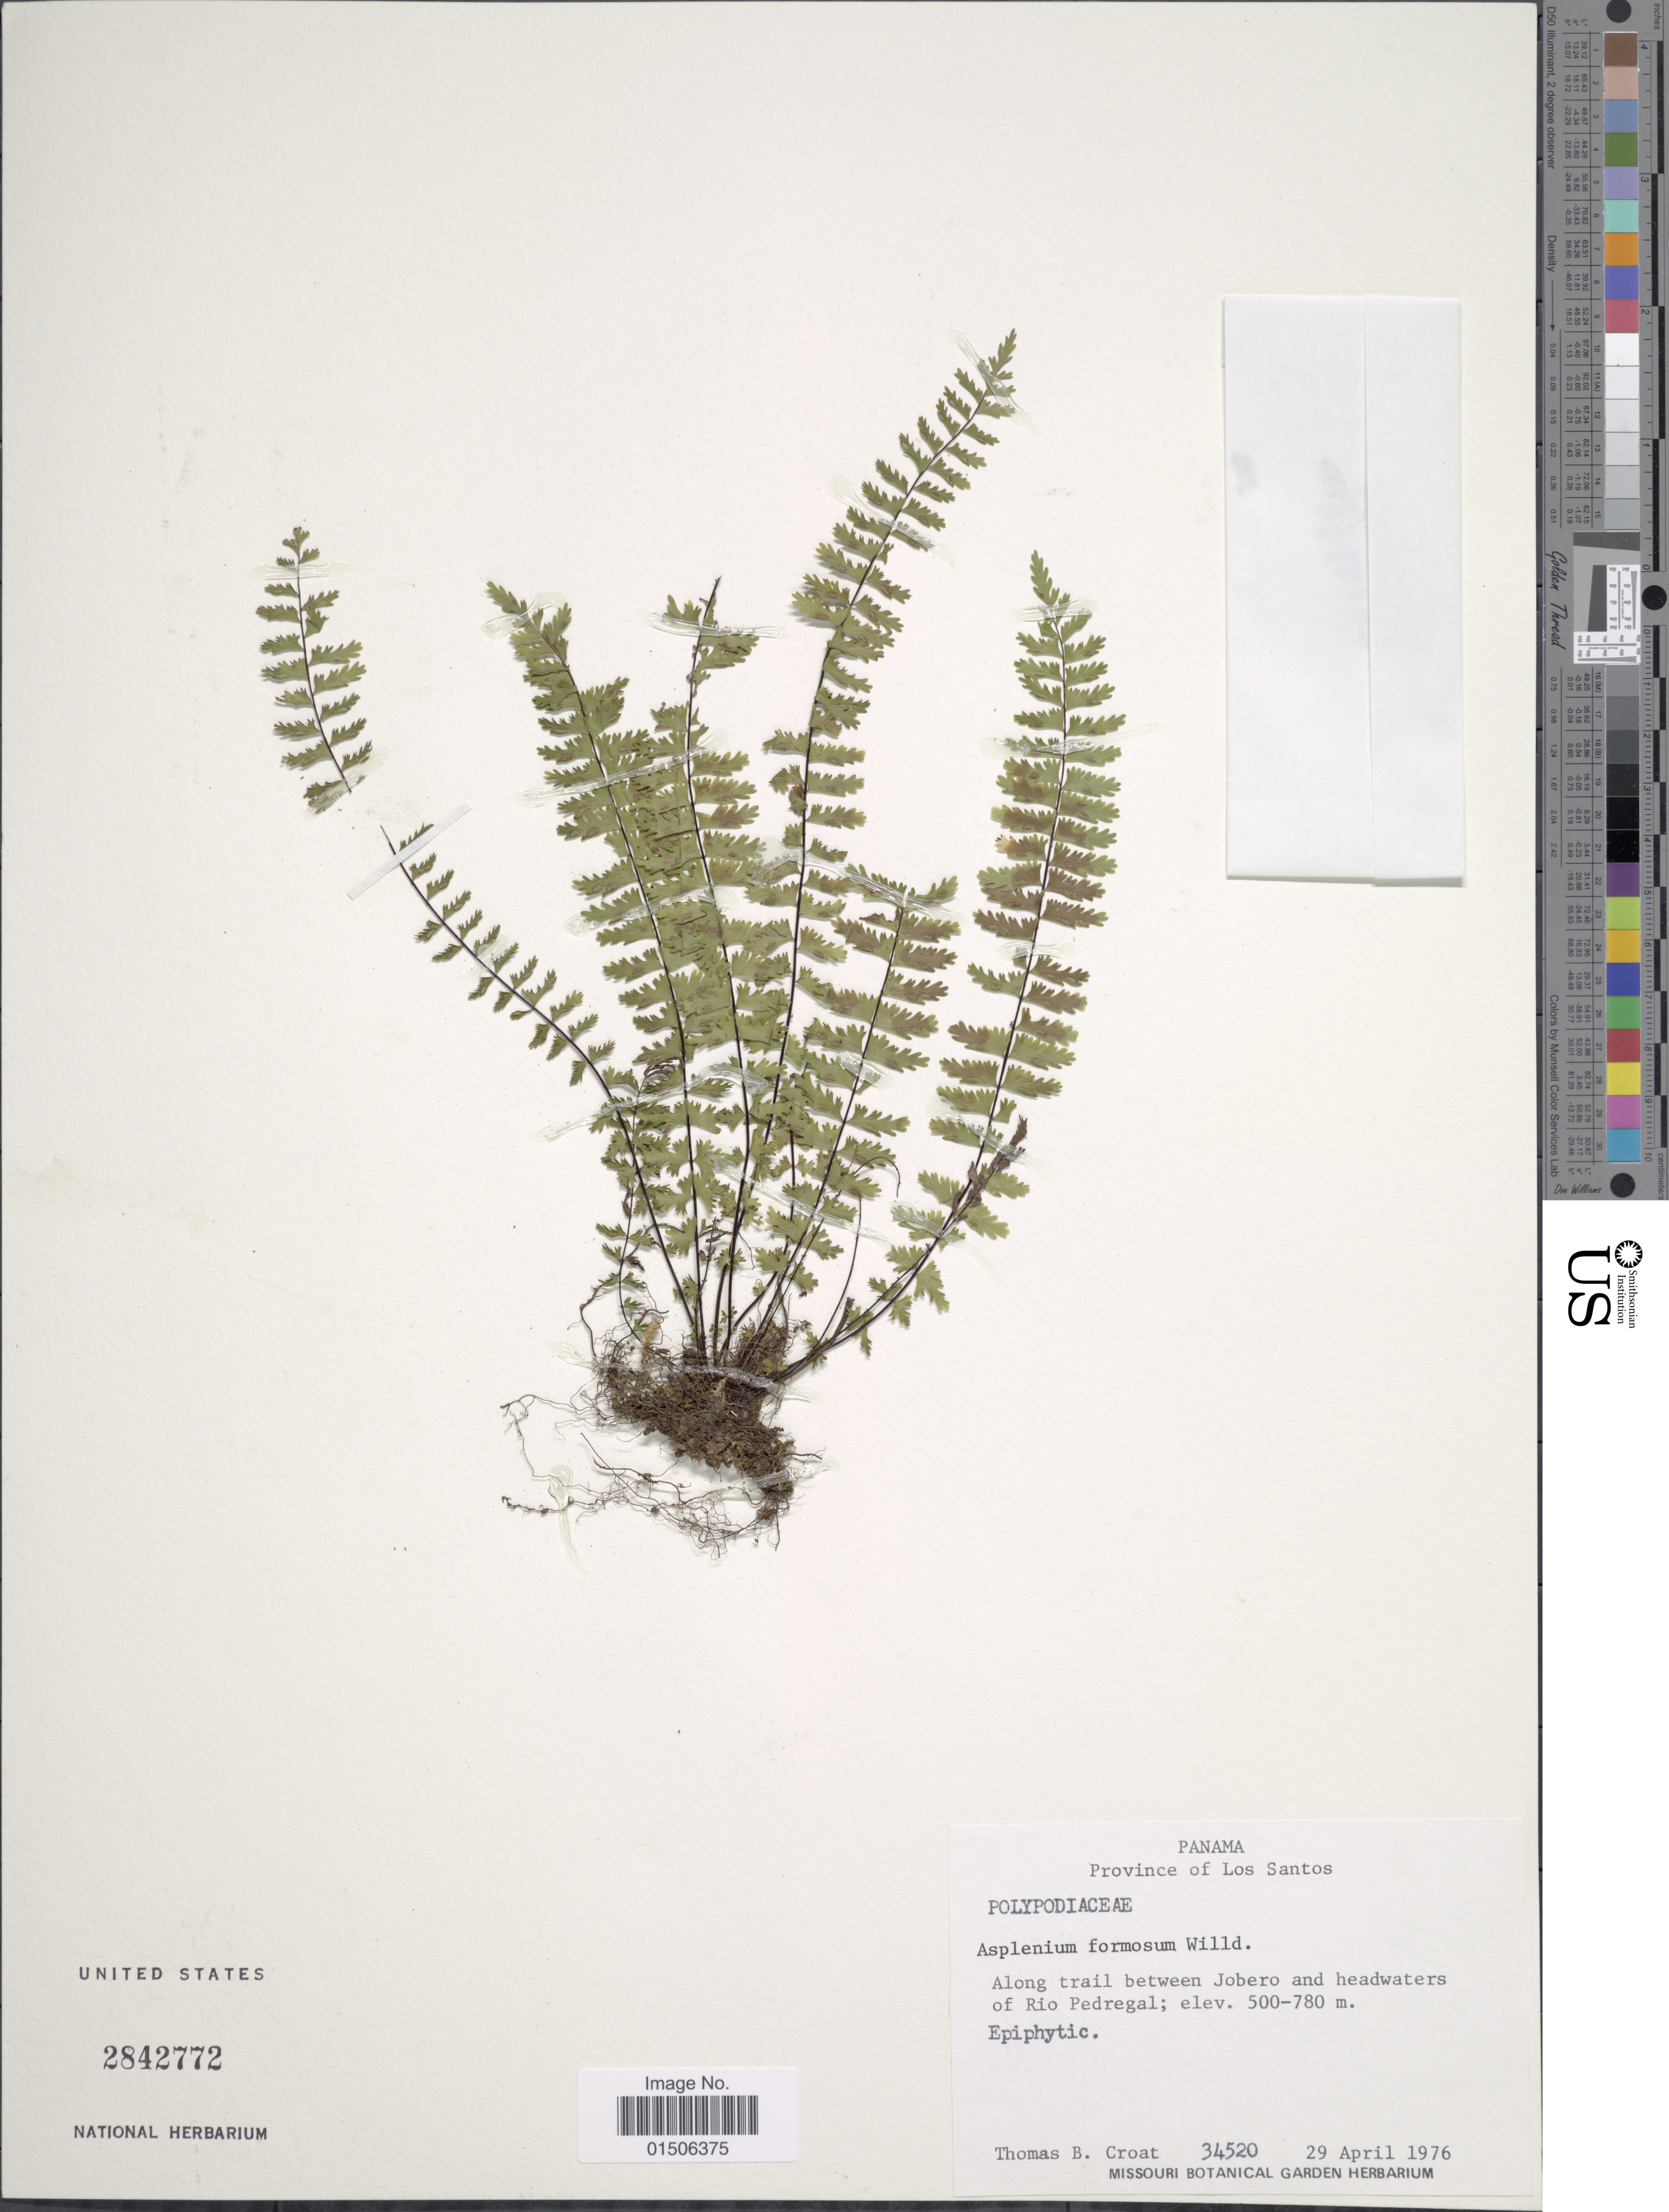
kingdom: Plantae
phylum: Tracheophyta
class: Polypodiopsida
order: Polypodiales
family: Aspleniaceae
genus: Asplenium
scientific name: Asplenium formosum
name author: Willd.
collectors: T. B. Croat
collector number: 34520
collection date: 1976-04-29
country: Panama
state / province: Los Santos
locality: Along trail between Jobero and headwaters of Rio Pedregal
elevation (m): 500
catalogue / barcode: US 2842772